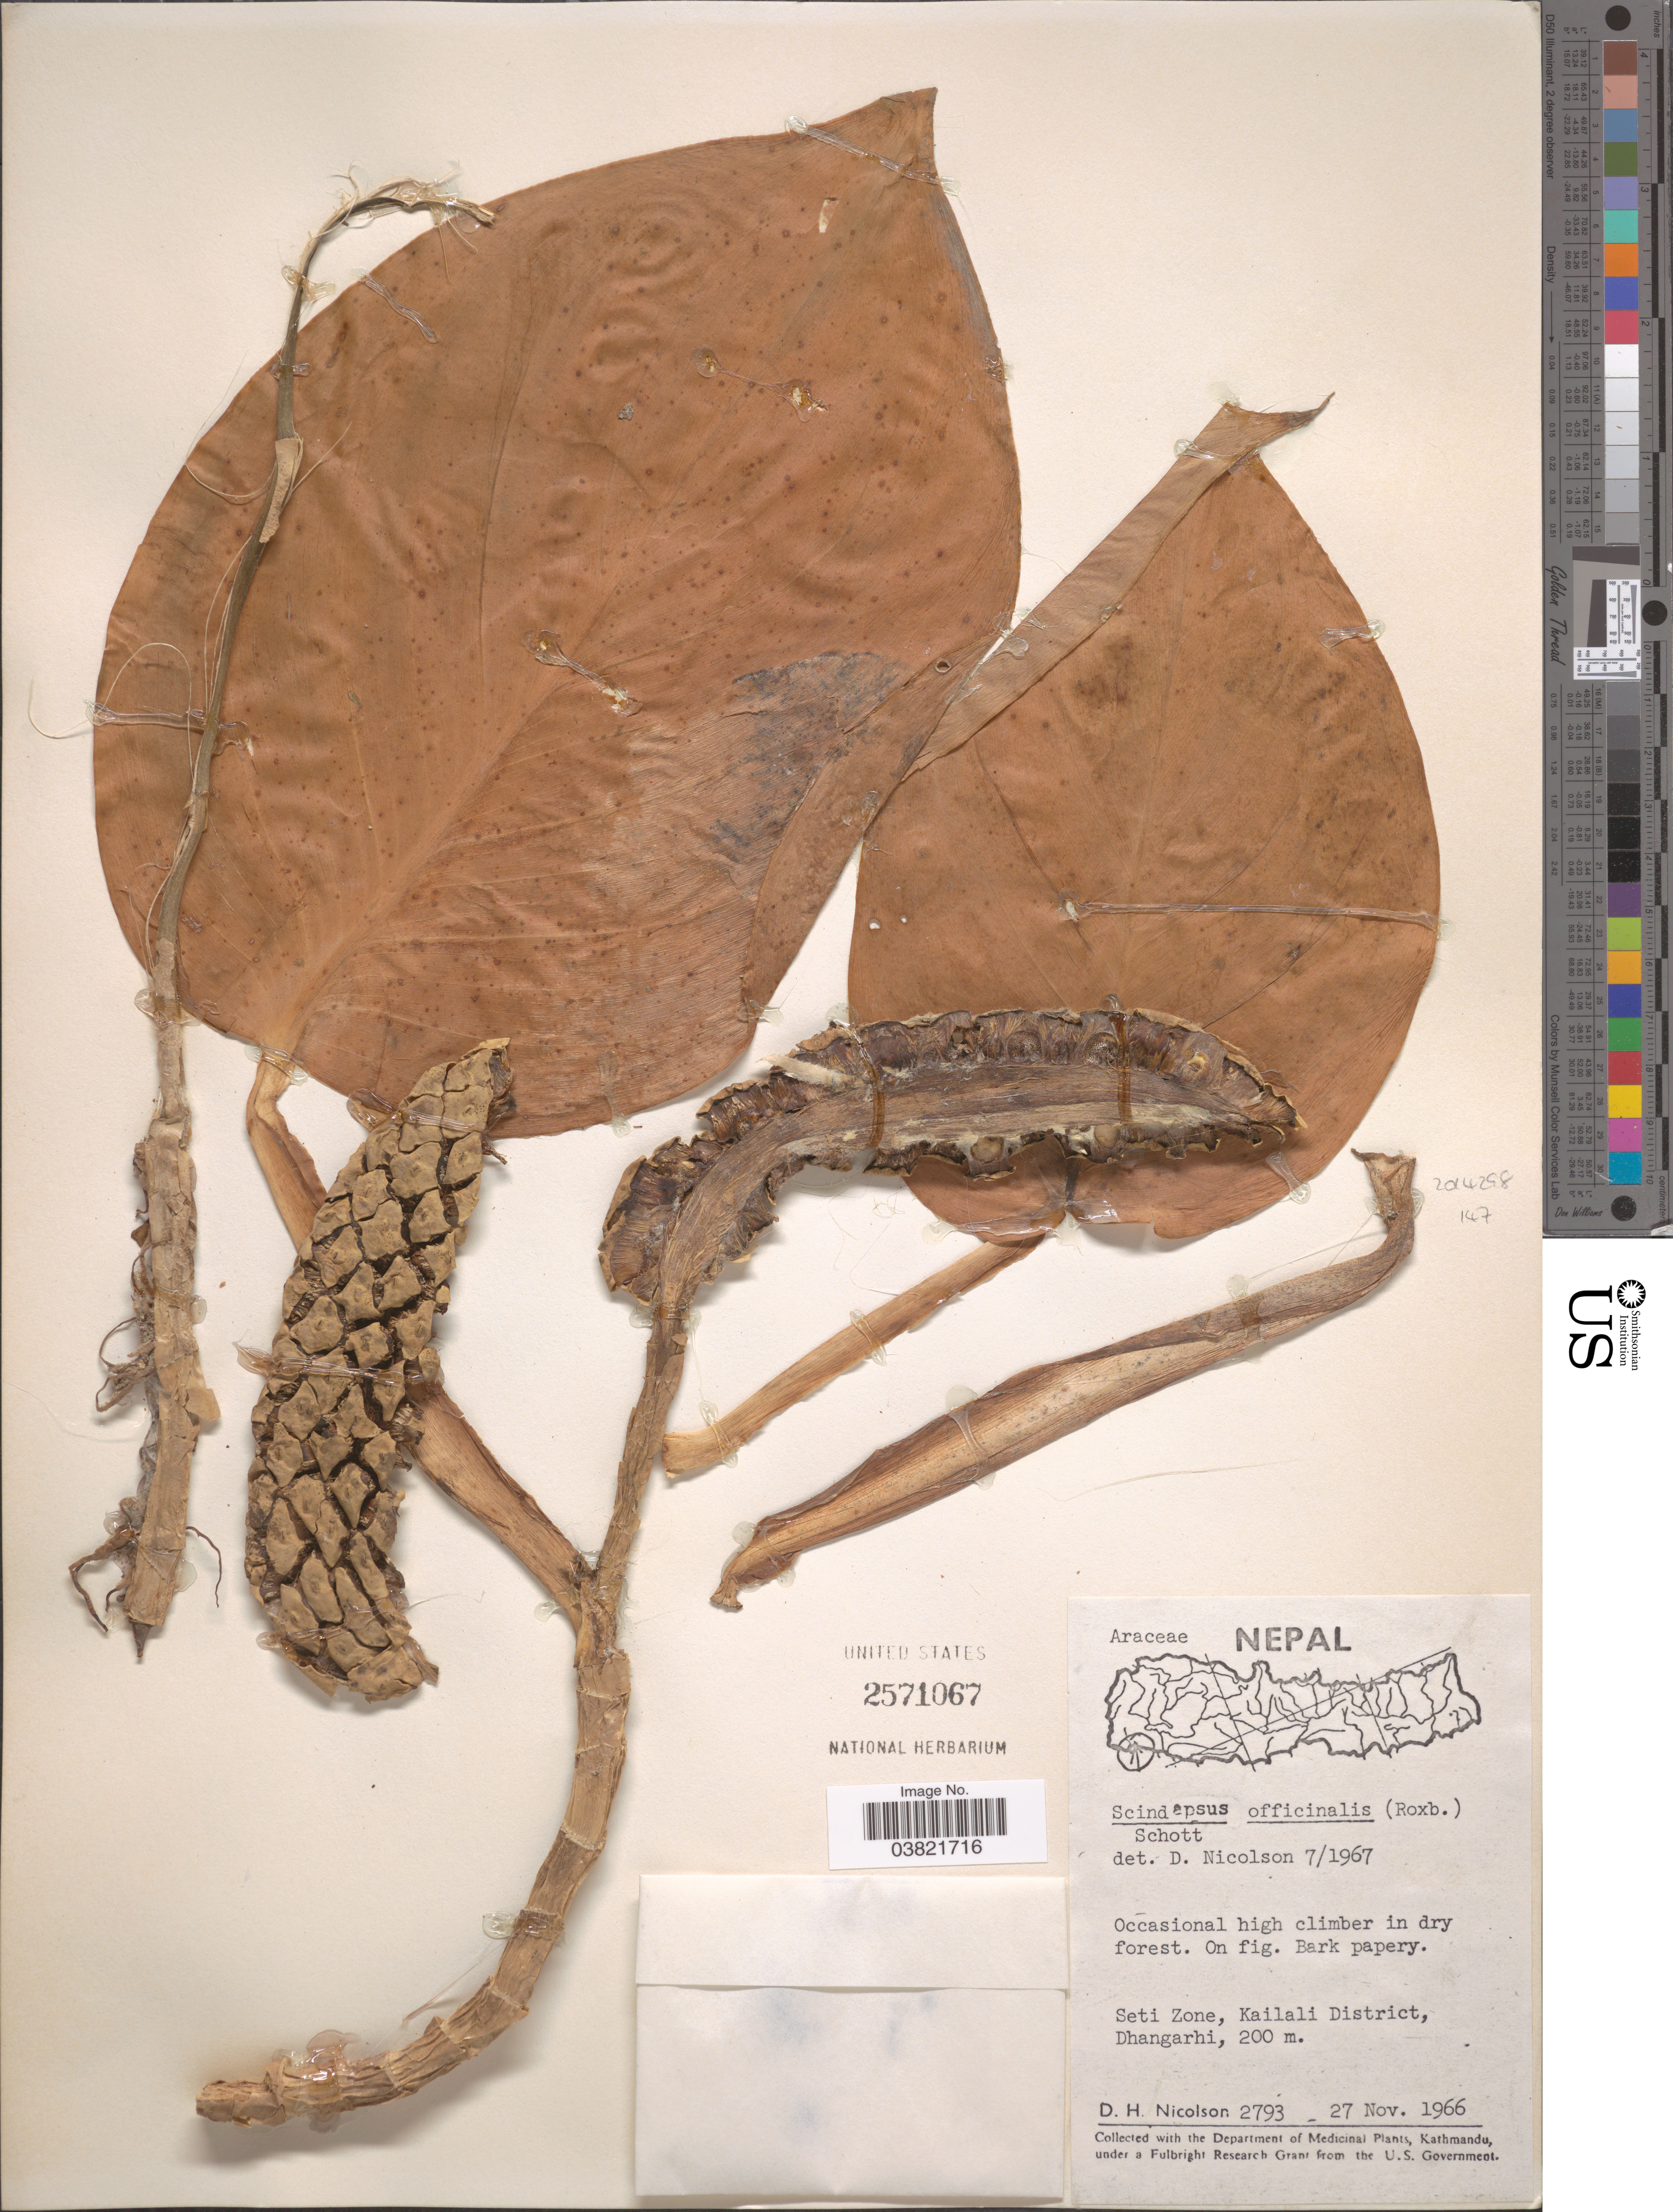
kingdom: Plantae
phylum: Tracheophyta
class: Liliopsida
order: Alismatales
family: Araceae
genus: Scindapsus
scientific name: Scindapsus officinalis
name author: (Roxb.) Schott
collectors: D. H. Nicolson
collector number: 2793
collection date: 1966-11-27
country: Nepal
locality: Seti Zone, Kailali District, Dhangarhi.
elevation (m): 200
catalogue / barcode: US 2571067